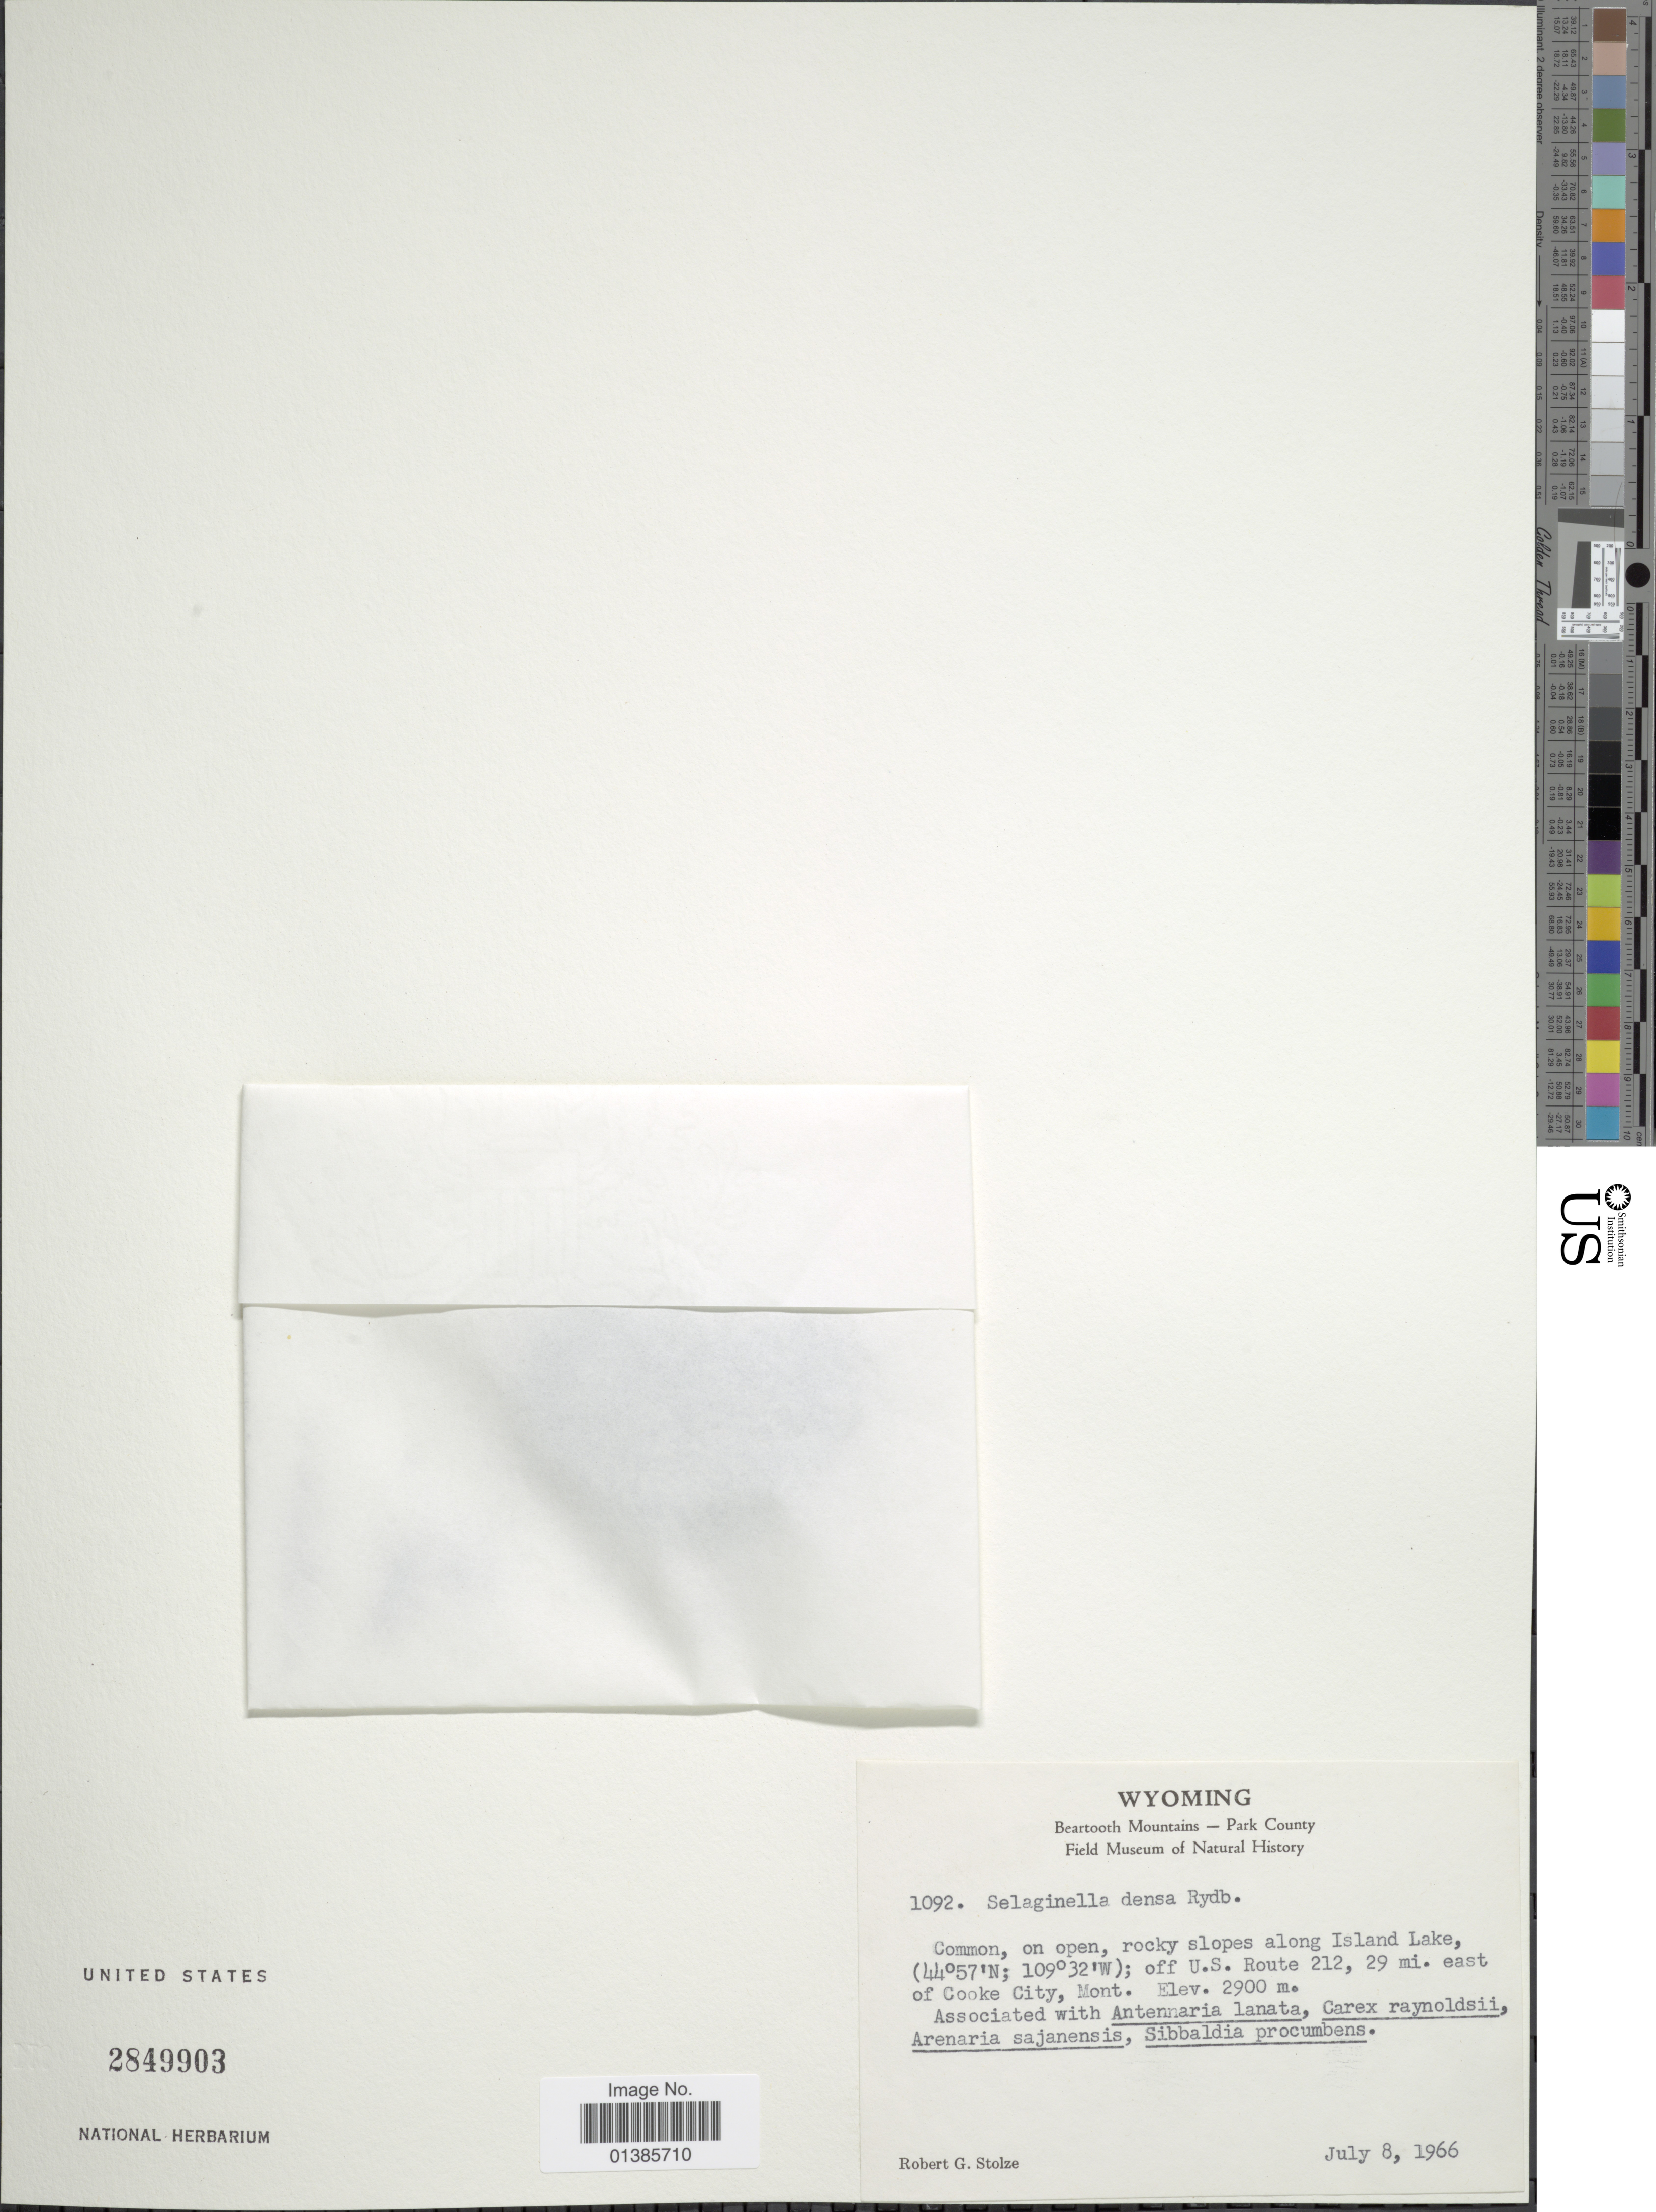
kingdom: Plantae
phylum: Tracheophyta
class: Lycopodiopsida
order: Selaginellales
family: Selaginellaceae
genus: Selaginella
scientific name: Selaginella densa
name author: Rydb.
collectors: R. G. Stolze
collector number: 1092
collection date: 1966-07-08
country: United States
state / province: Wyoming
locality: Beartooth Mountains- Park County. Common, on open, rocky slopes along Island Lake; off U.S. Route 212, 29 mi. east of Cooke City, Mont.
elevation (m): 2900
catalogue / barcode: US 2849903